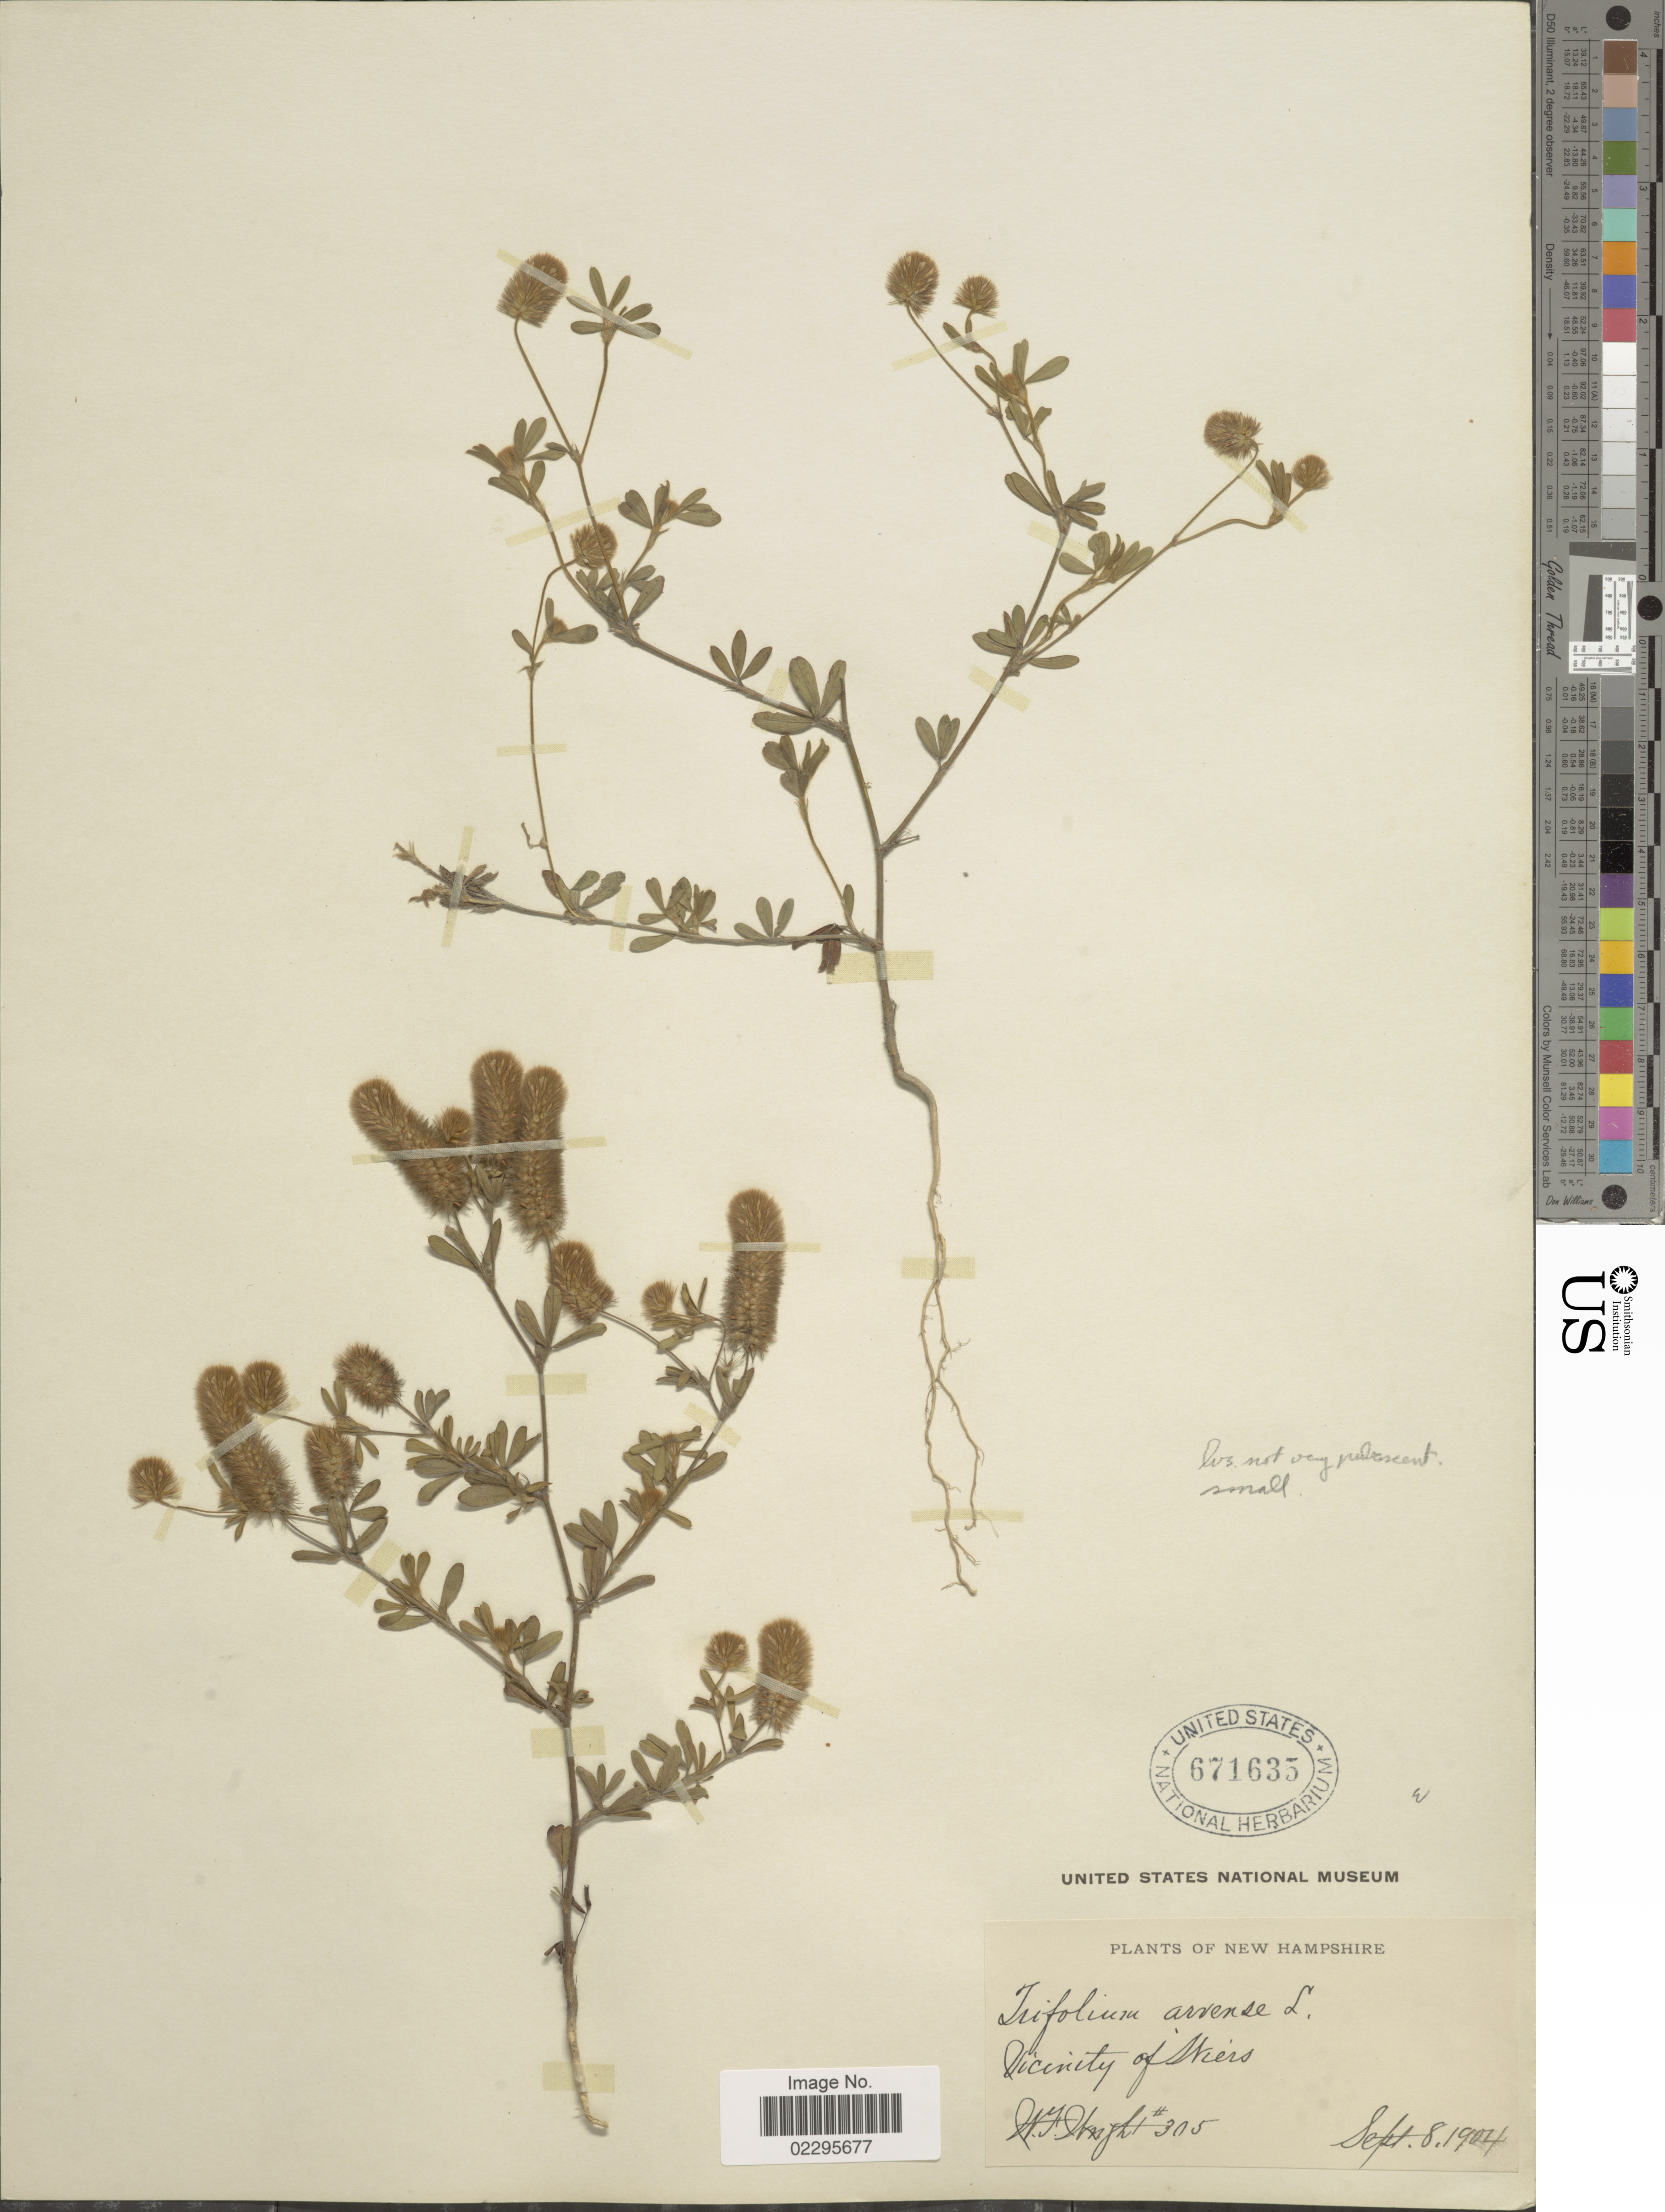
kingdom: Plantae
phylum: Tracheophyta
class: Magnoliopsida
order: Fabales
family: Fabaceae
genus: Trifolium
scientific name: Trifolium arvense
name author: L.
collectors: W. F. Wright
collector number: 305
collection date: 1904-09-08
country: United States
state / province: New Hampshire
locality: Vicinity of Wiers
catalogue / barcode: US 671635